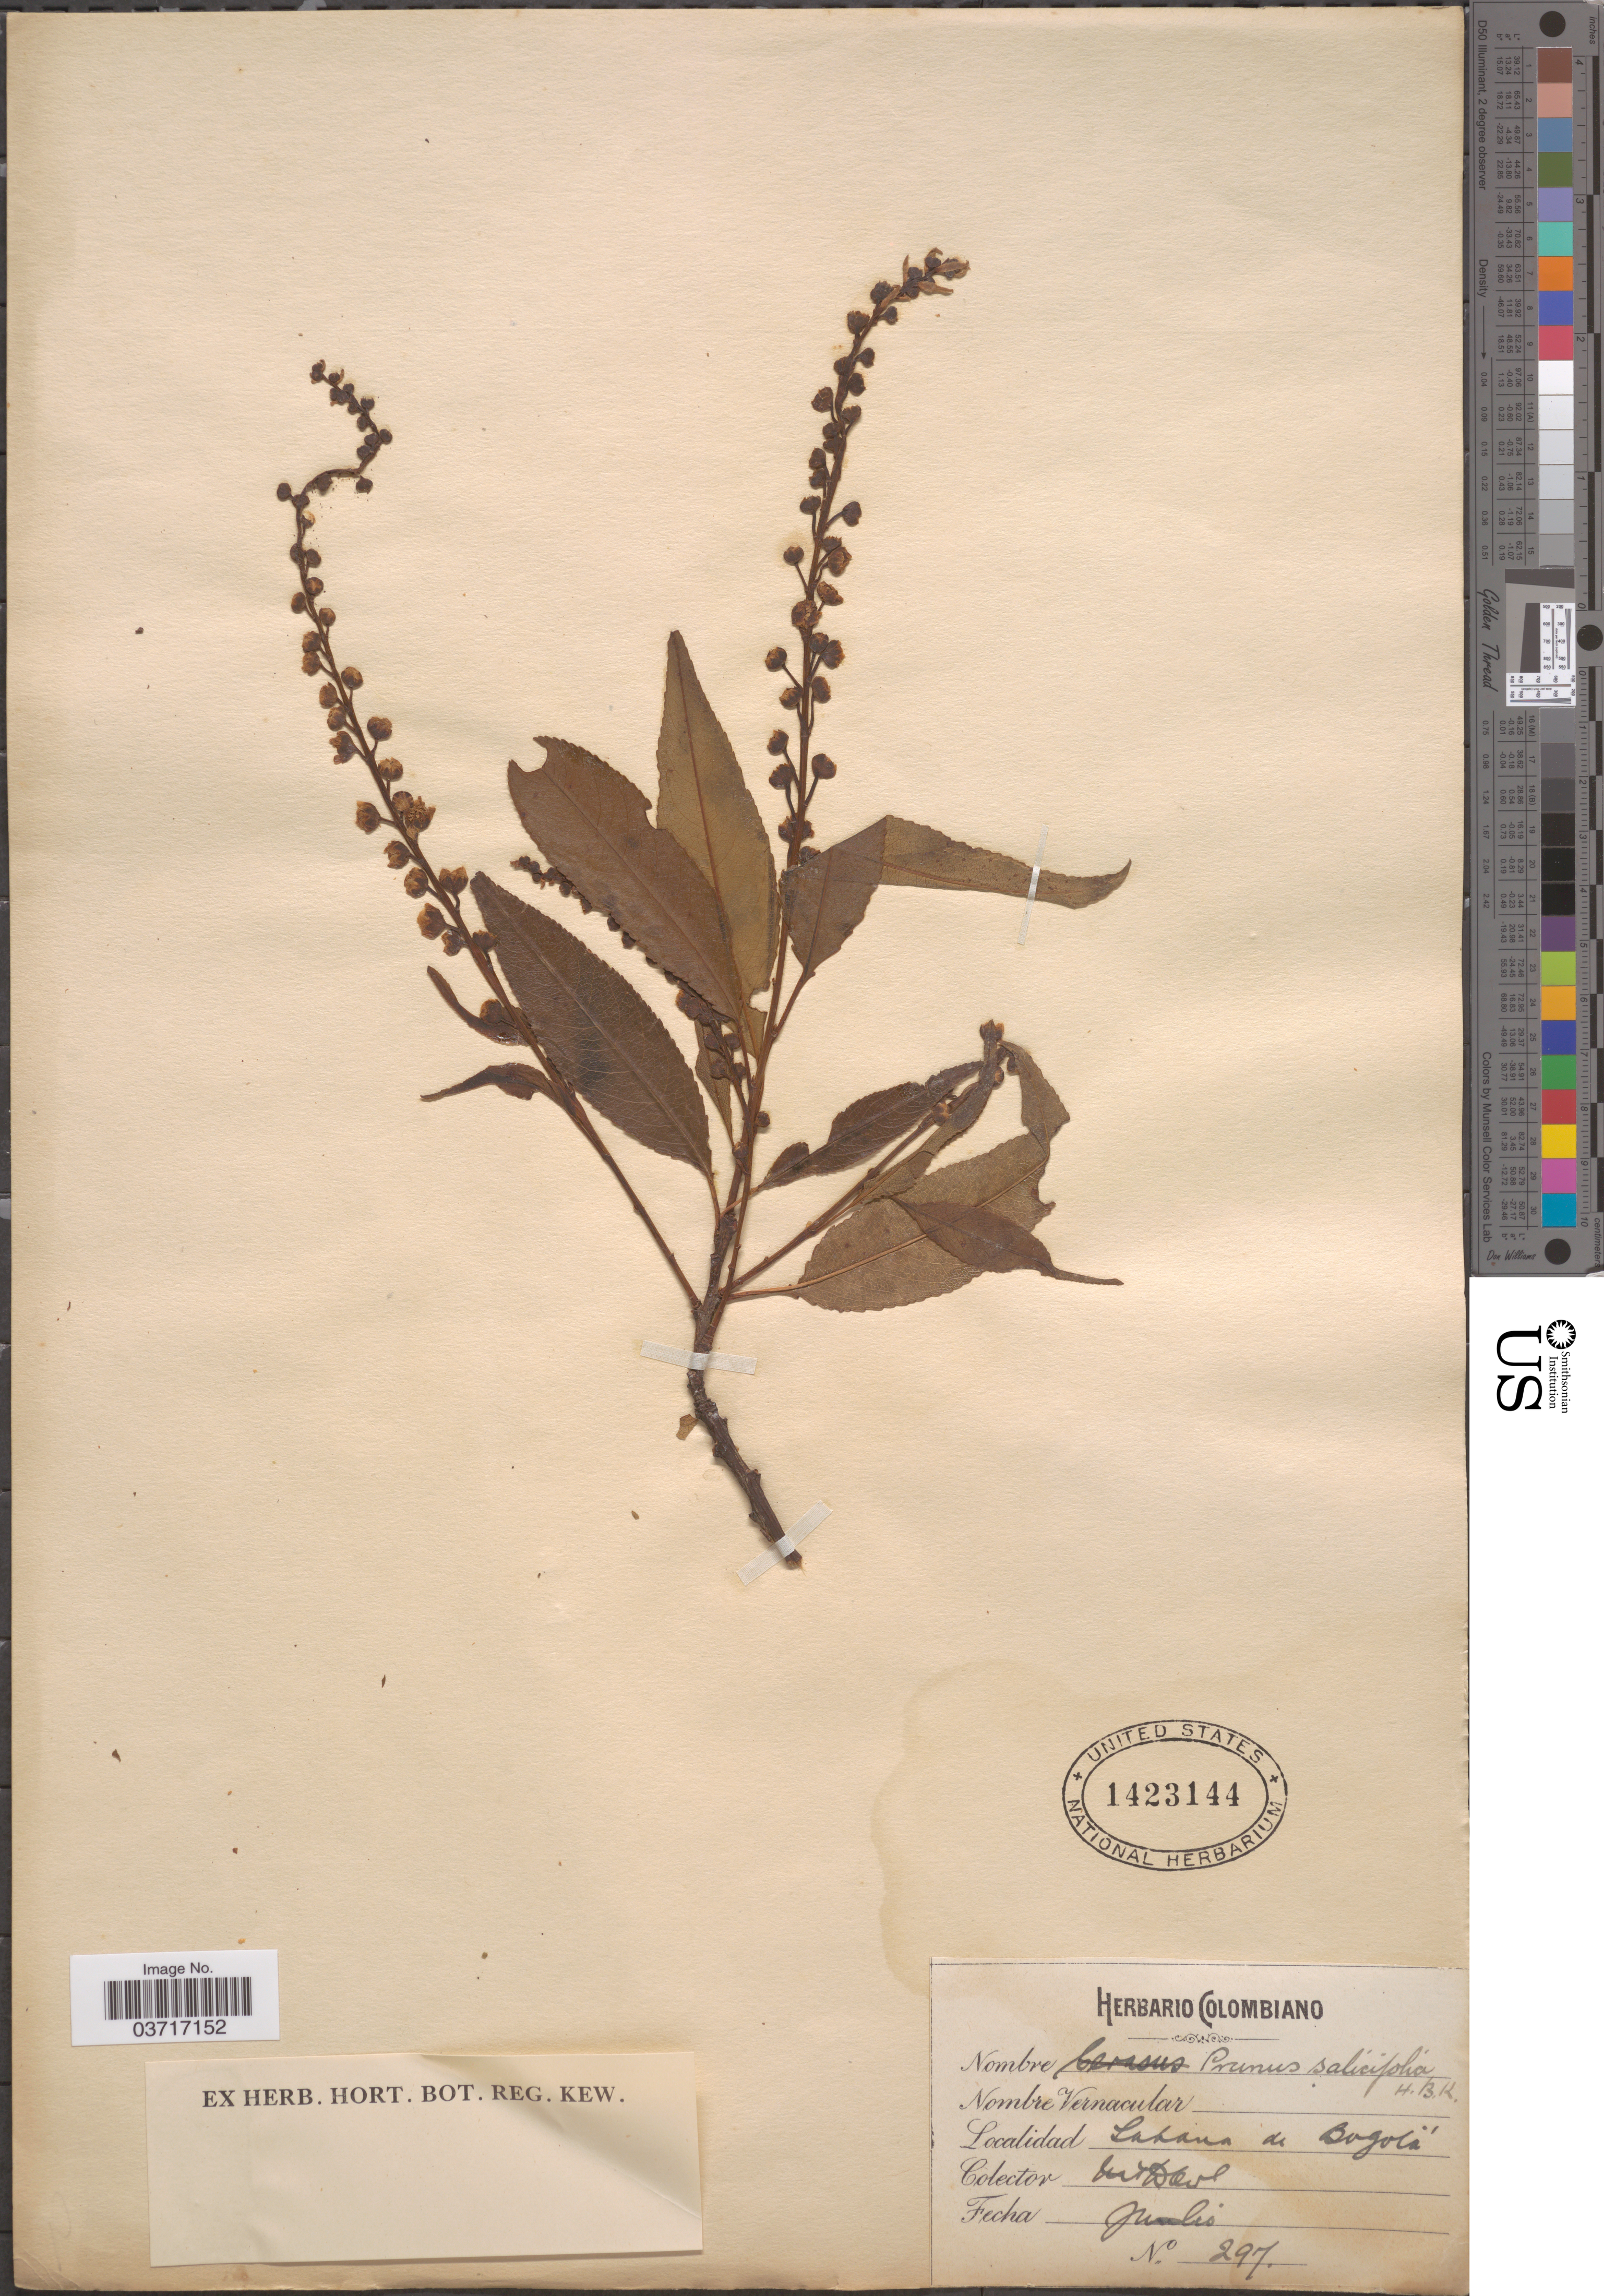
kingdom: Plantae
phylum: Tracheophyta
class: Magnoliopsida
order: Rosales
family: Rosaceae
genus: Prunus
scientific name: Prunus serotina subsp. capuli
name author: (Cav. ex Spreng.) McVaugh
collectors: M. T. Dawe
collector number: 297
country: Colombia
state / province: Bogota D.C.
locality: Sabana de Bogotá.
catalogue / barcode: US 1423144